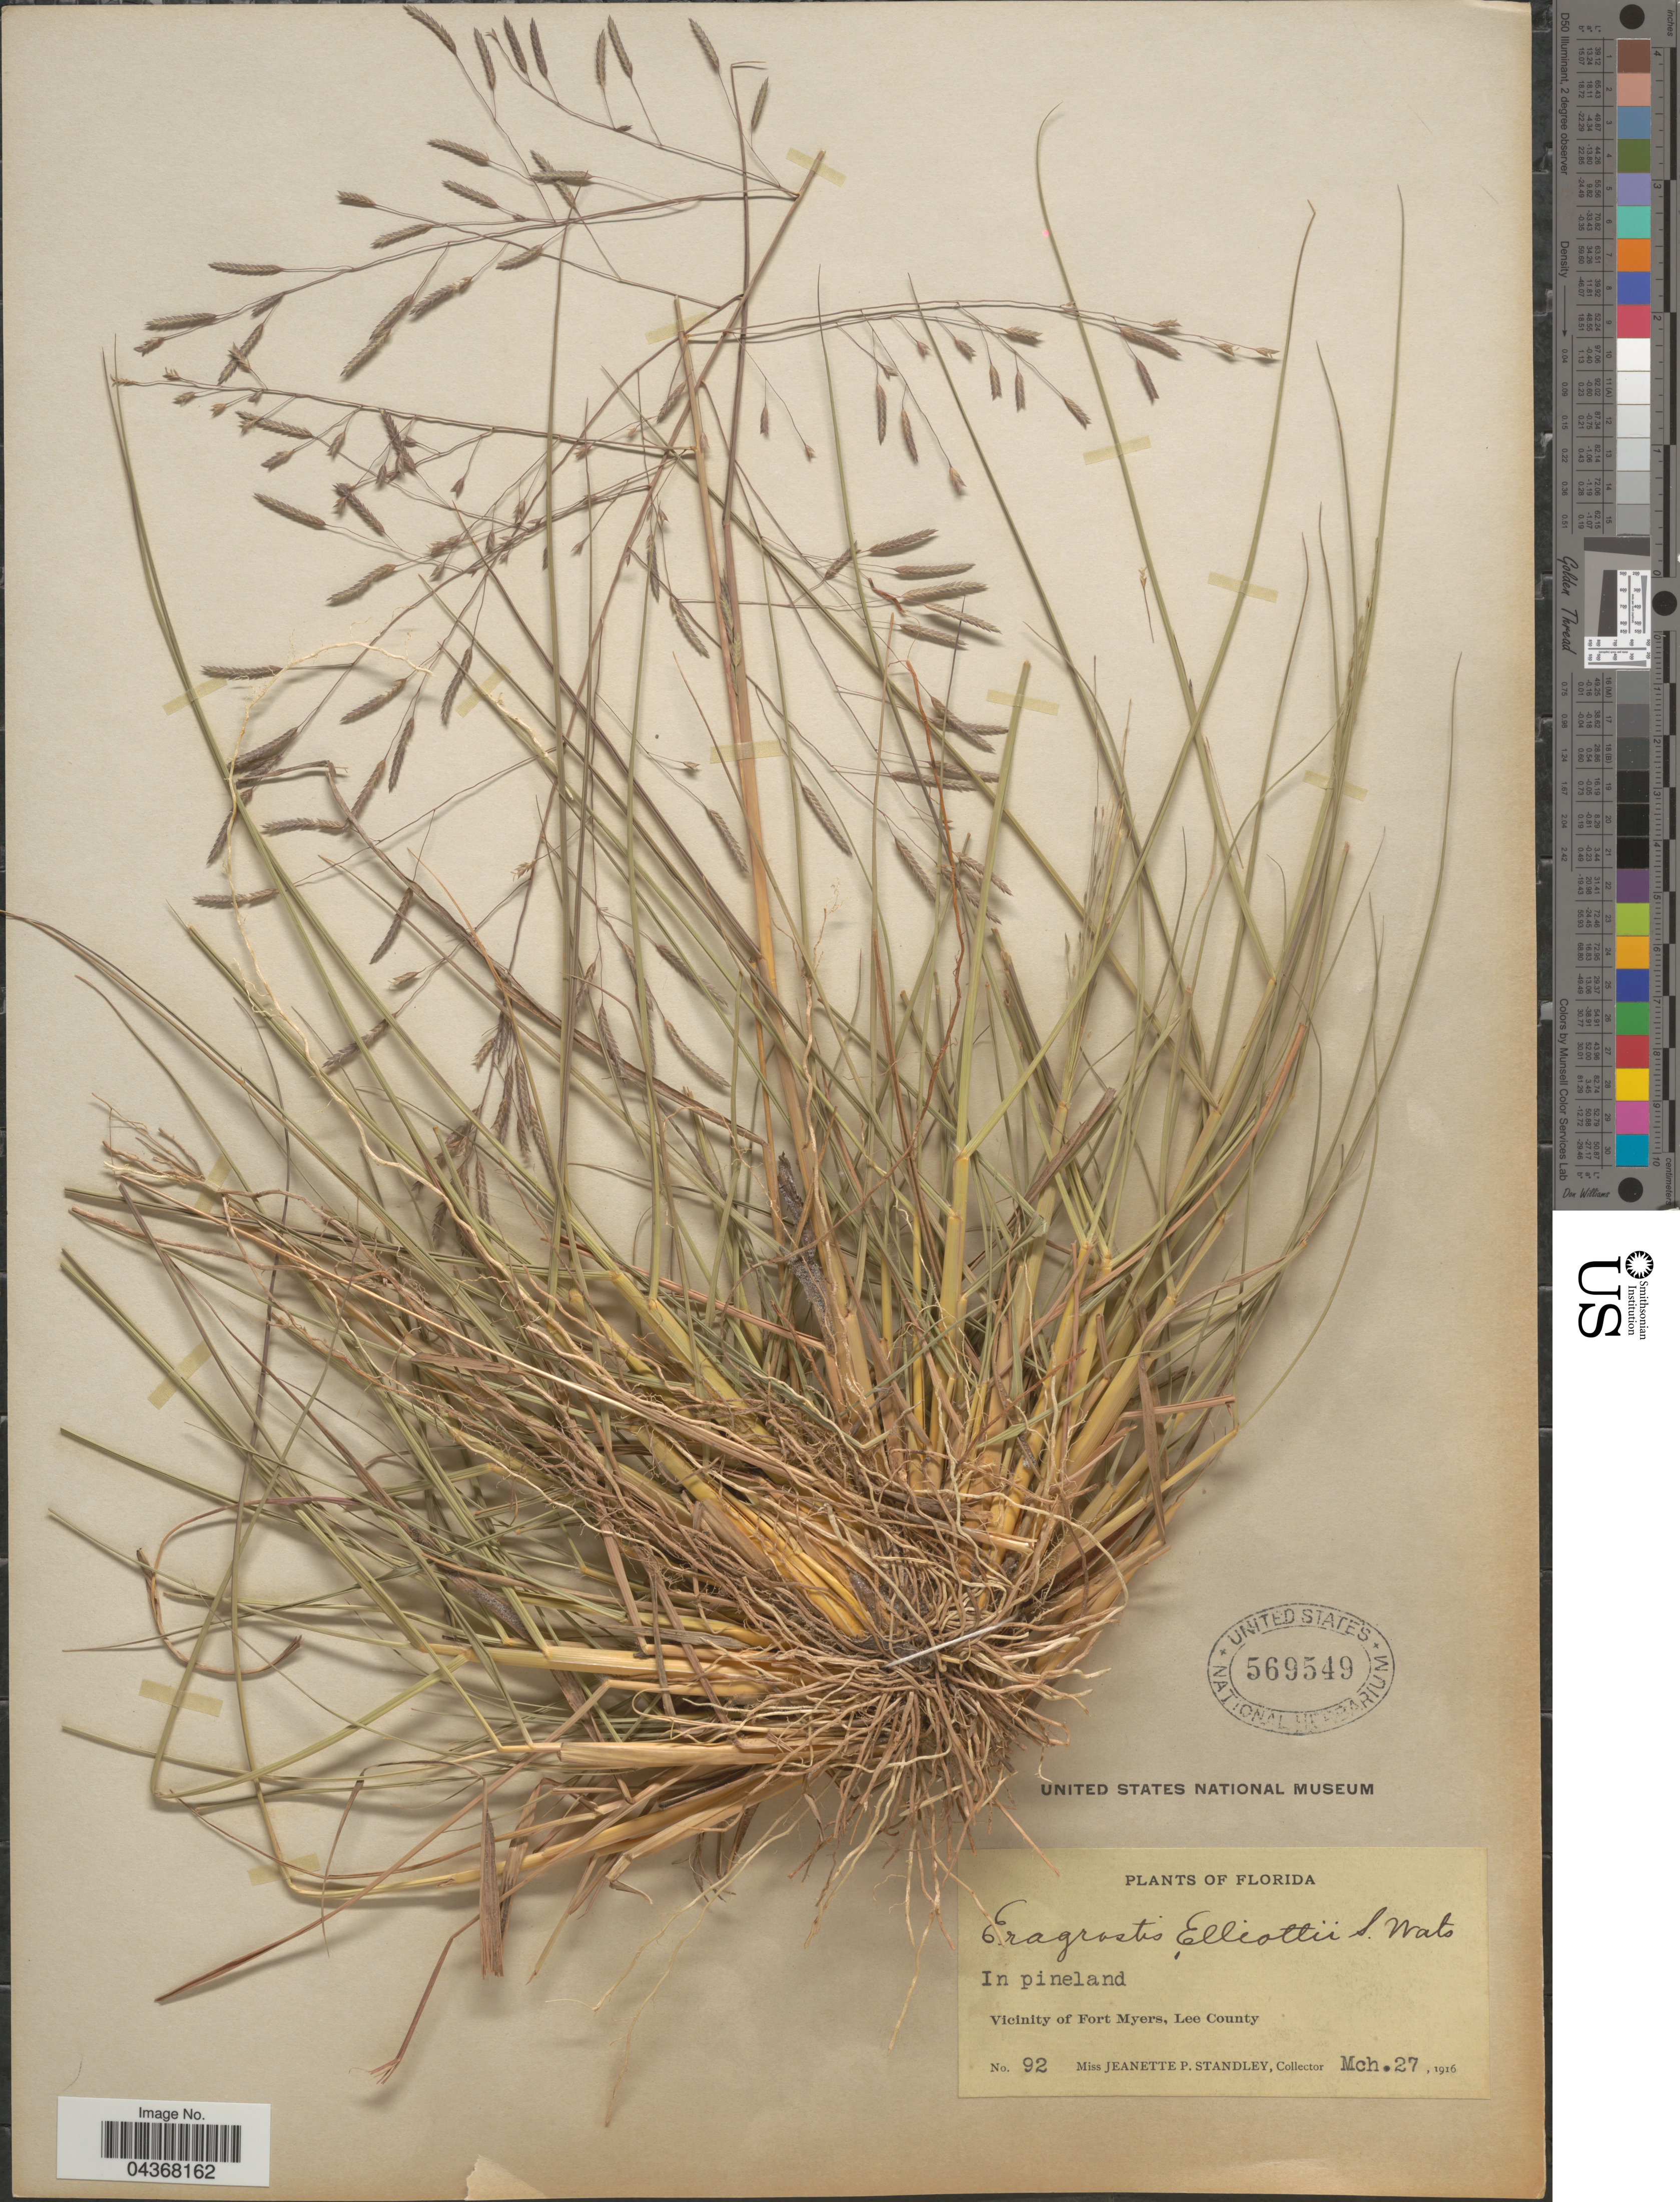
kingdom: Plantae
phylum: Tracheophyta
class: Liliopsida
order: Poales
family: Poaceae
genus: Eragrostis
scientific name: Eragrostis elliottii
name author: S. Watson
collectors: J. P. Standley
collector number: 92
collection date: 1916-03-27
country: United States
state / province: Florida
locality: Vicinity of Fort Myers, Lee County.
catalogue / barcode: US 569549